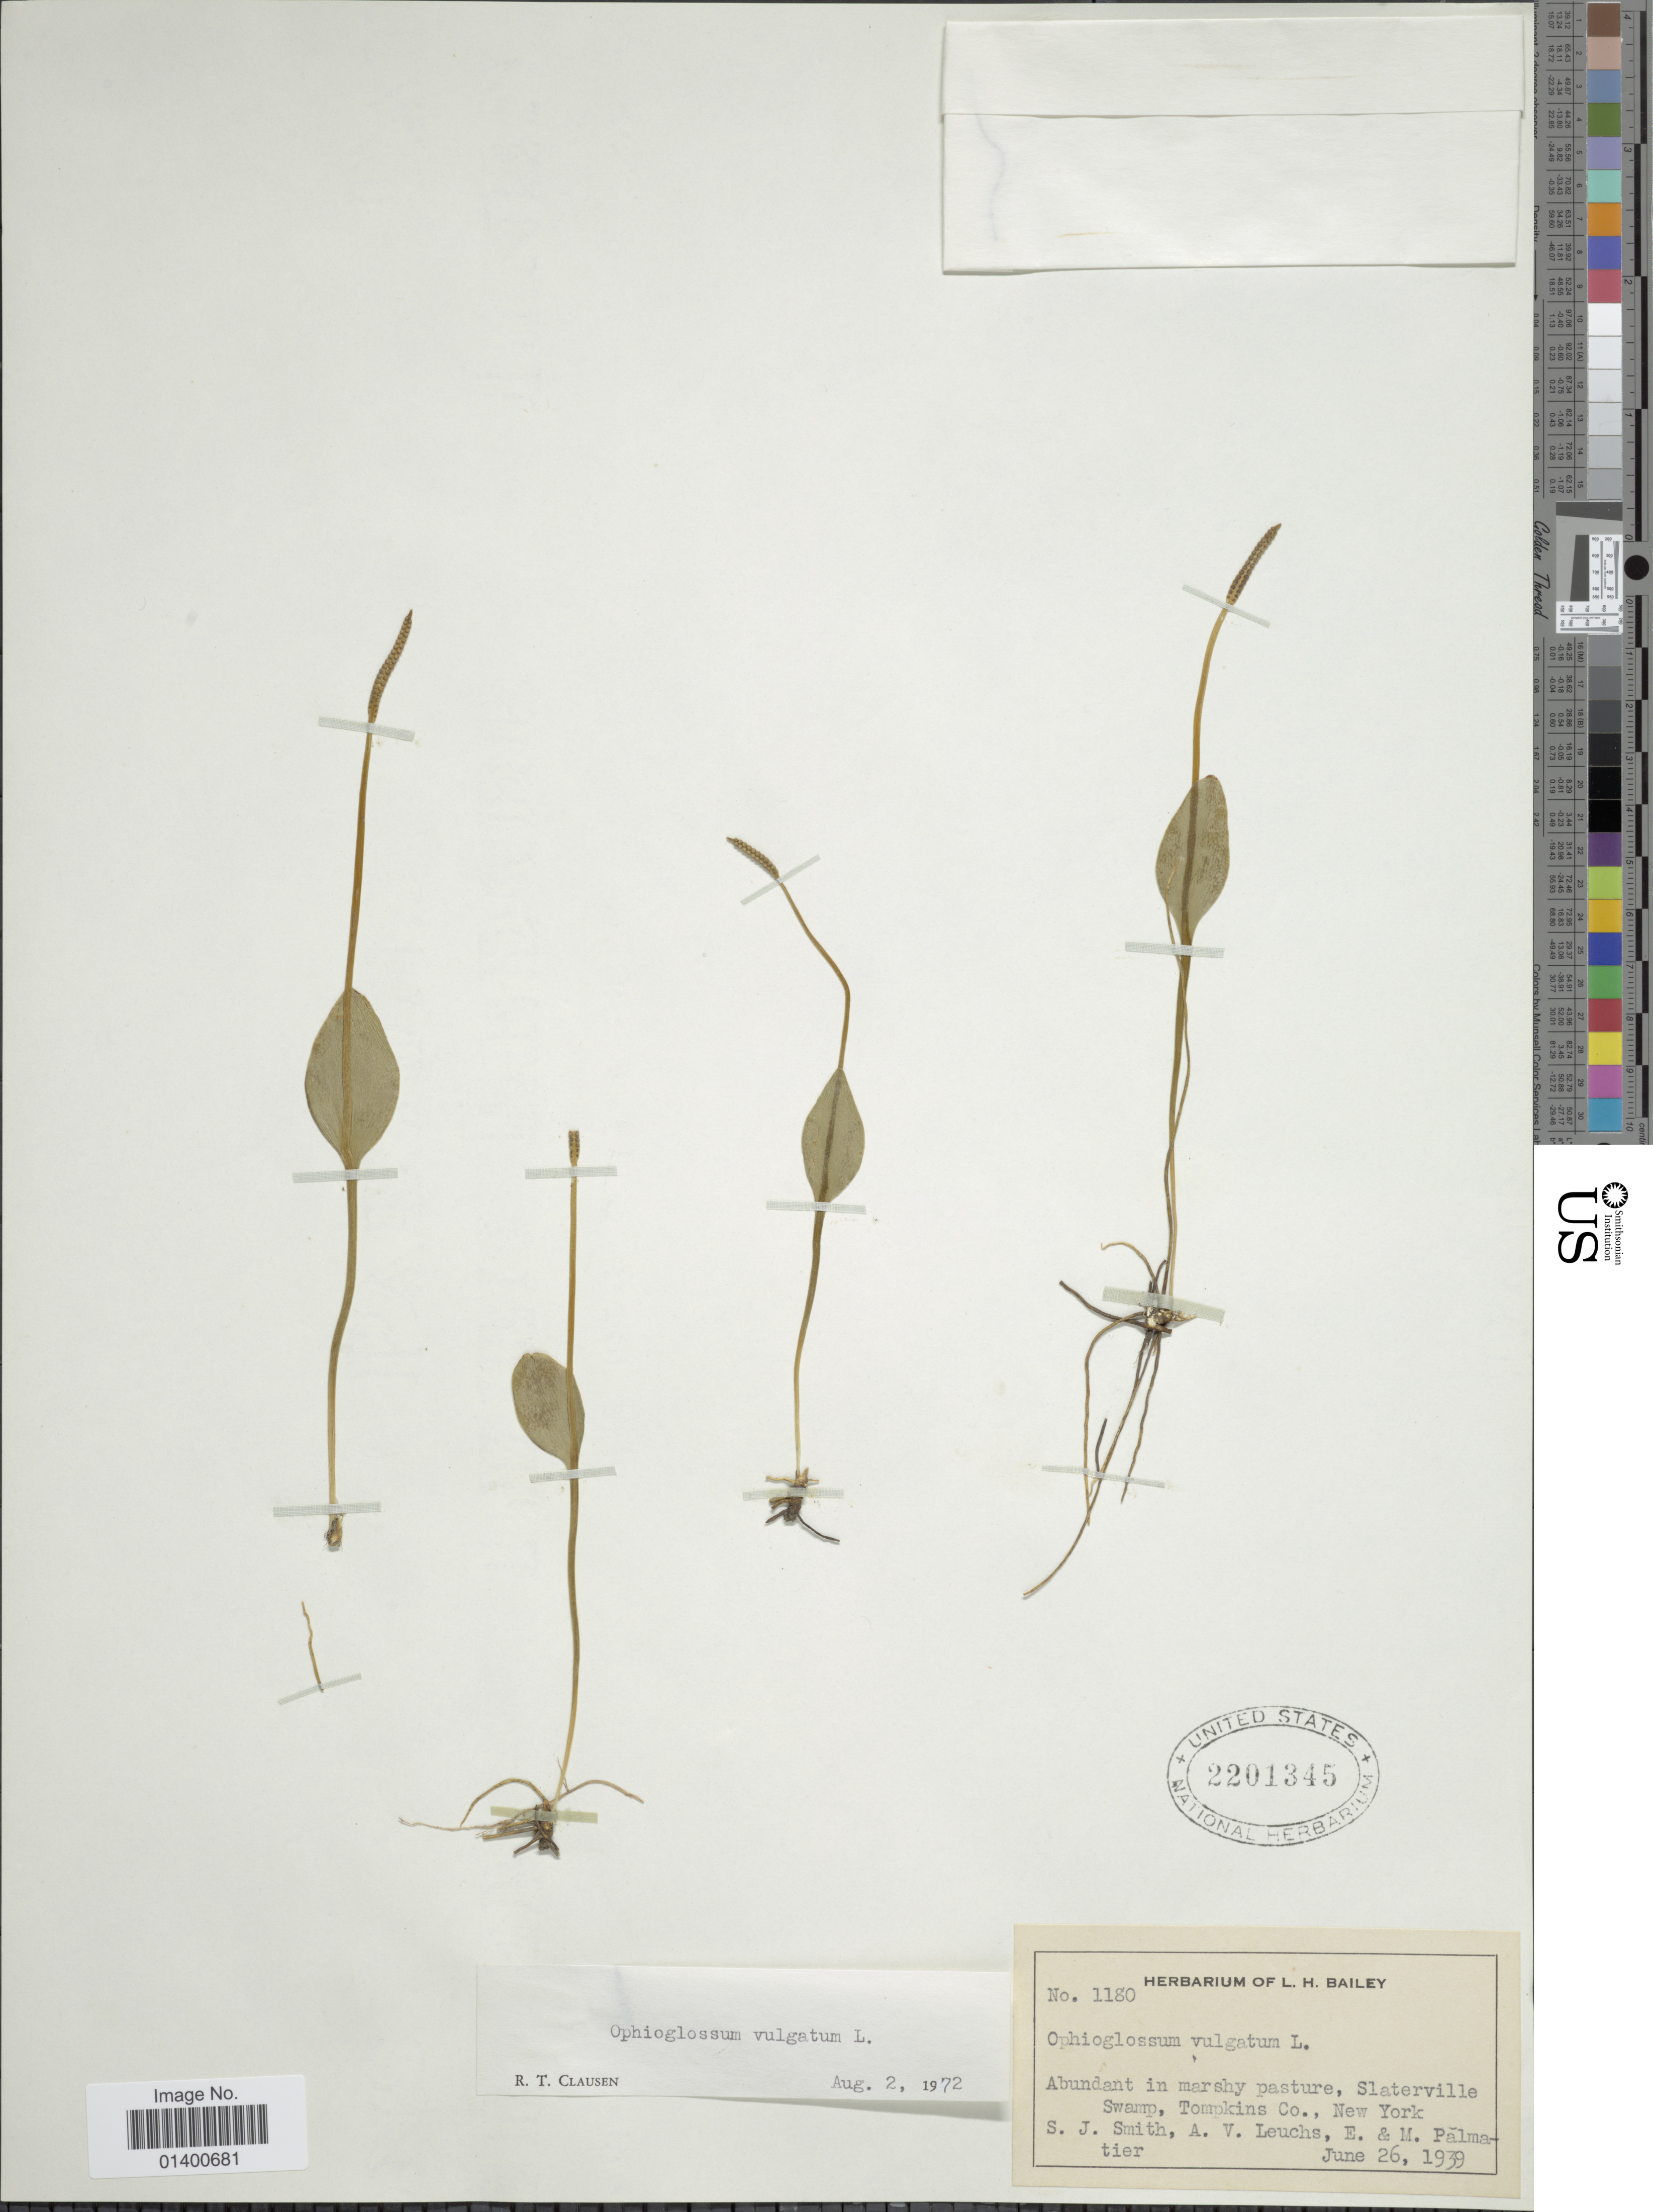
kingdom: Plantae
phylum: Tracheophyta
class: Polypodiopsida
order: Ophioglossales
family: Ophioglossaceae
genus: Ophioglossum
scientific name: Ophioglossum vulgatum var. pseudopodum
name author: (S.F. Blake) Farw.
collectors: S. Smith, A. Leuchs, E. Palmatier & M. Palmatier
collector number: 1180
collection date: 1939-06-26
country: United States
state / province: New York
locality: Slaterville Swamp, Tompkins Co.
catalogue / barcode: US 2201345